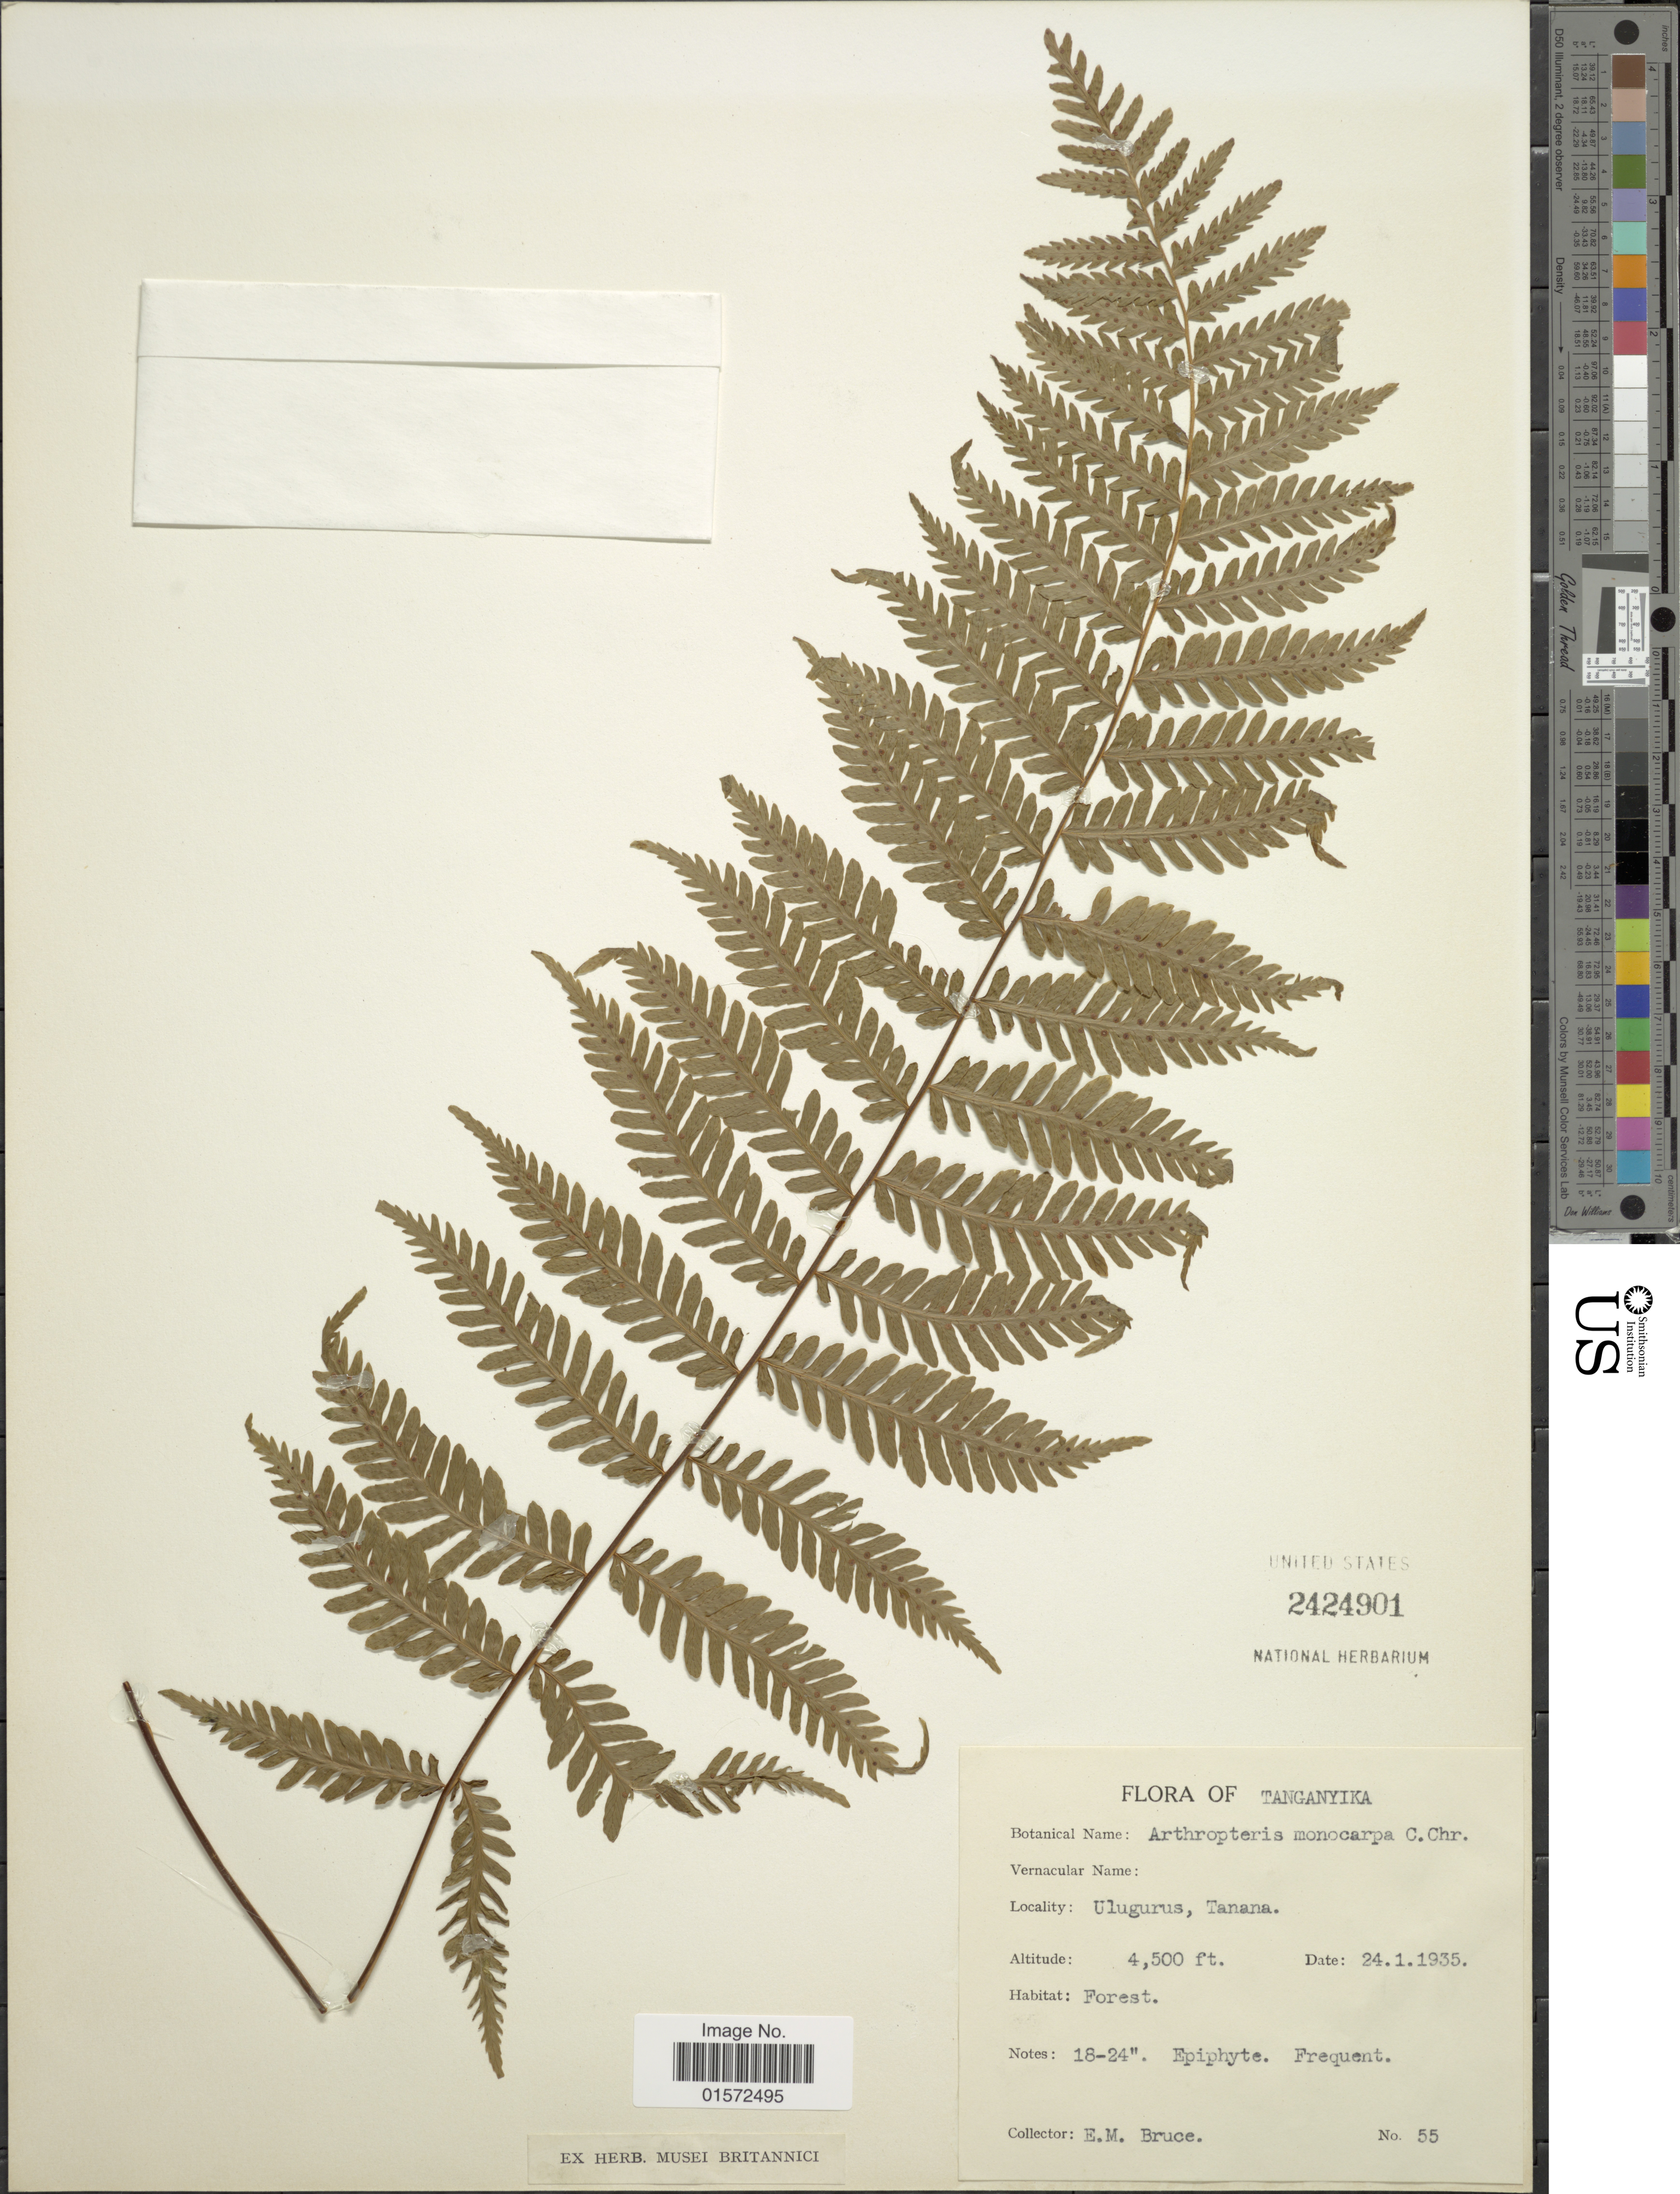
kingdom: Plantae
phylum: Tracheophyta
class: Polypodiopsida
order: Polypodiales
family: Tectariaceae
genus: Arthropteris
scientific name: Arthropteris monocarpa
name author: (Cordem.) C. Chr.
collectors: E. Bruce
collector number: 55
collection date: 1935-01-24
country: Tanzania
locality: Tanganyika, Ulugurus, Tanana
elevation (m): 1372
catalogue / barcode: US 2424901